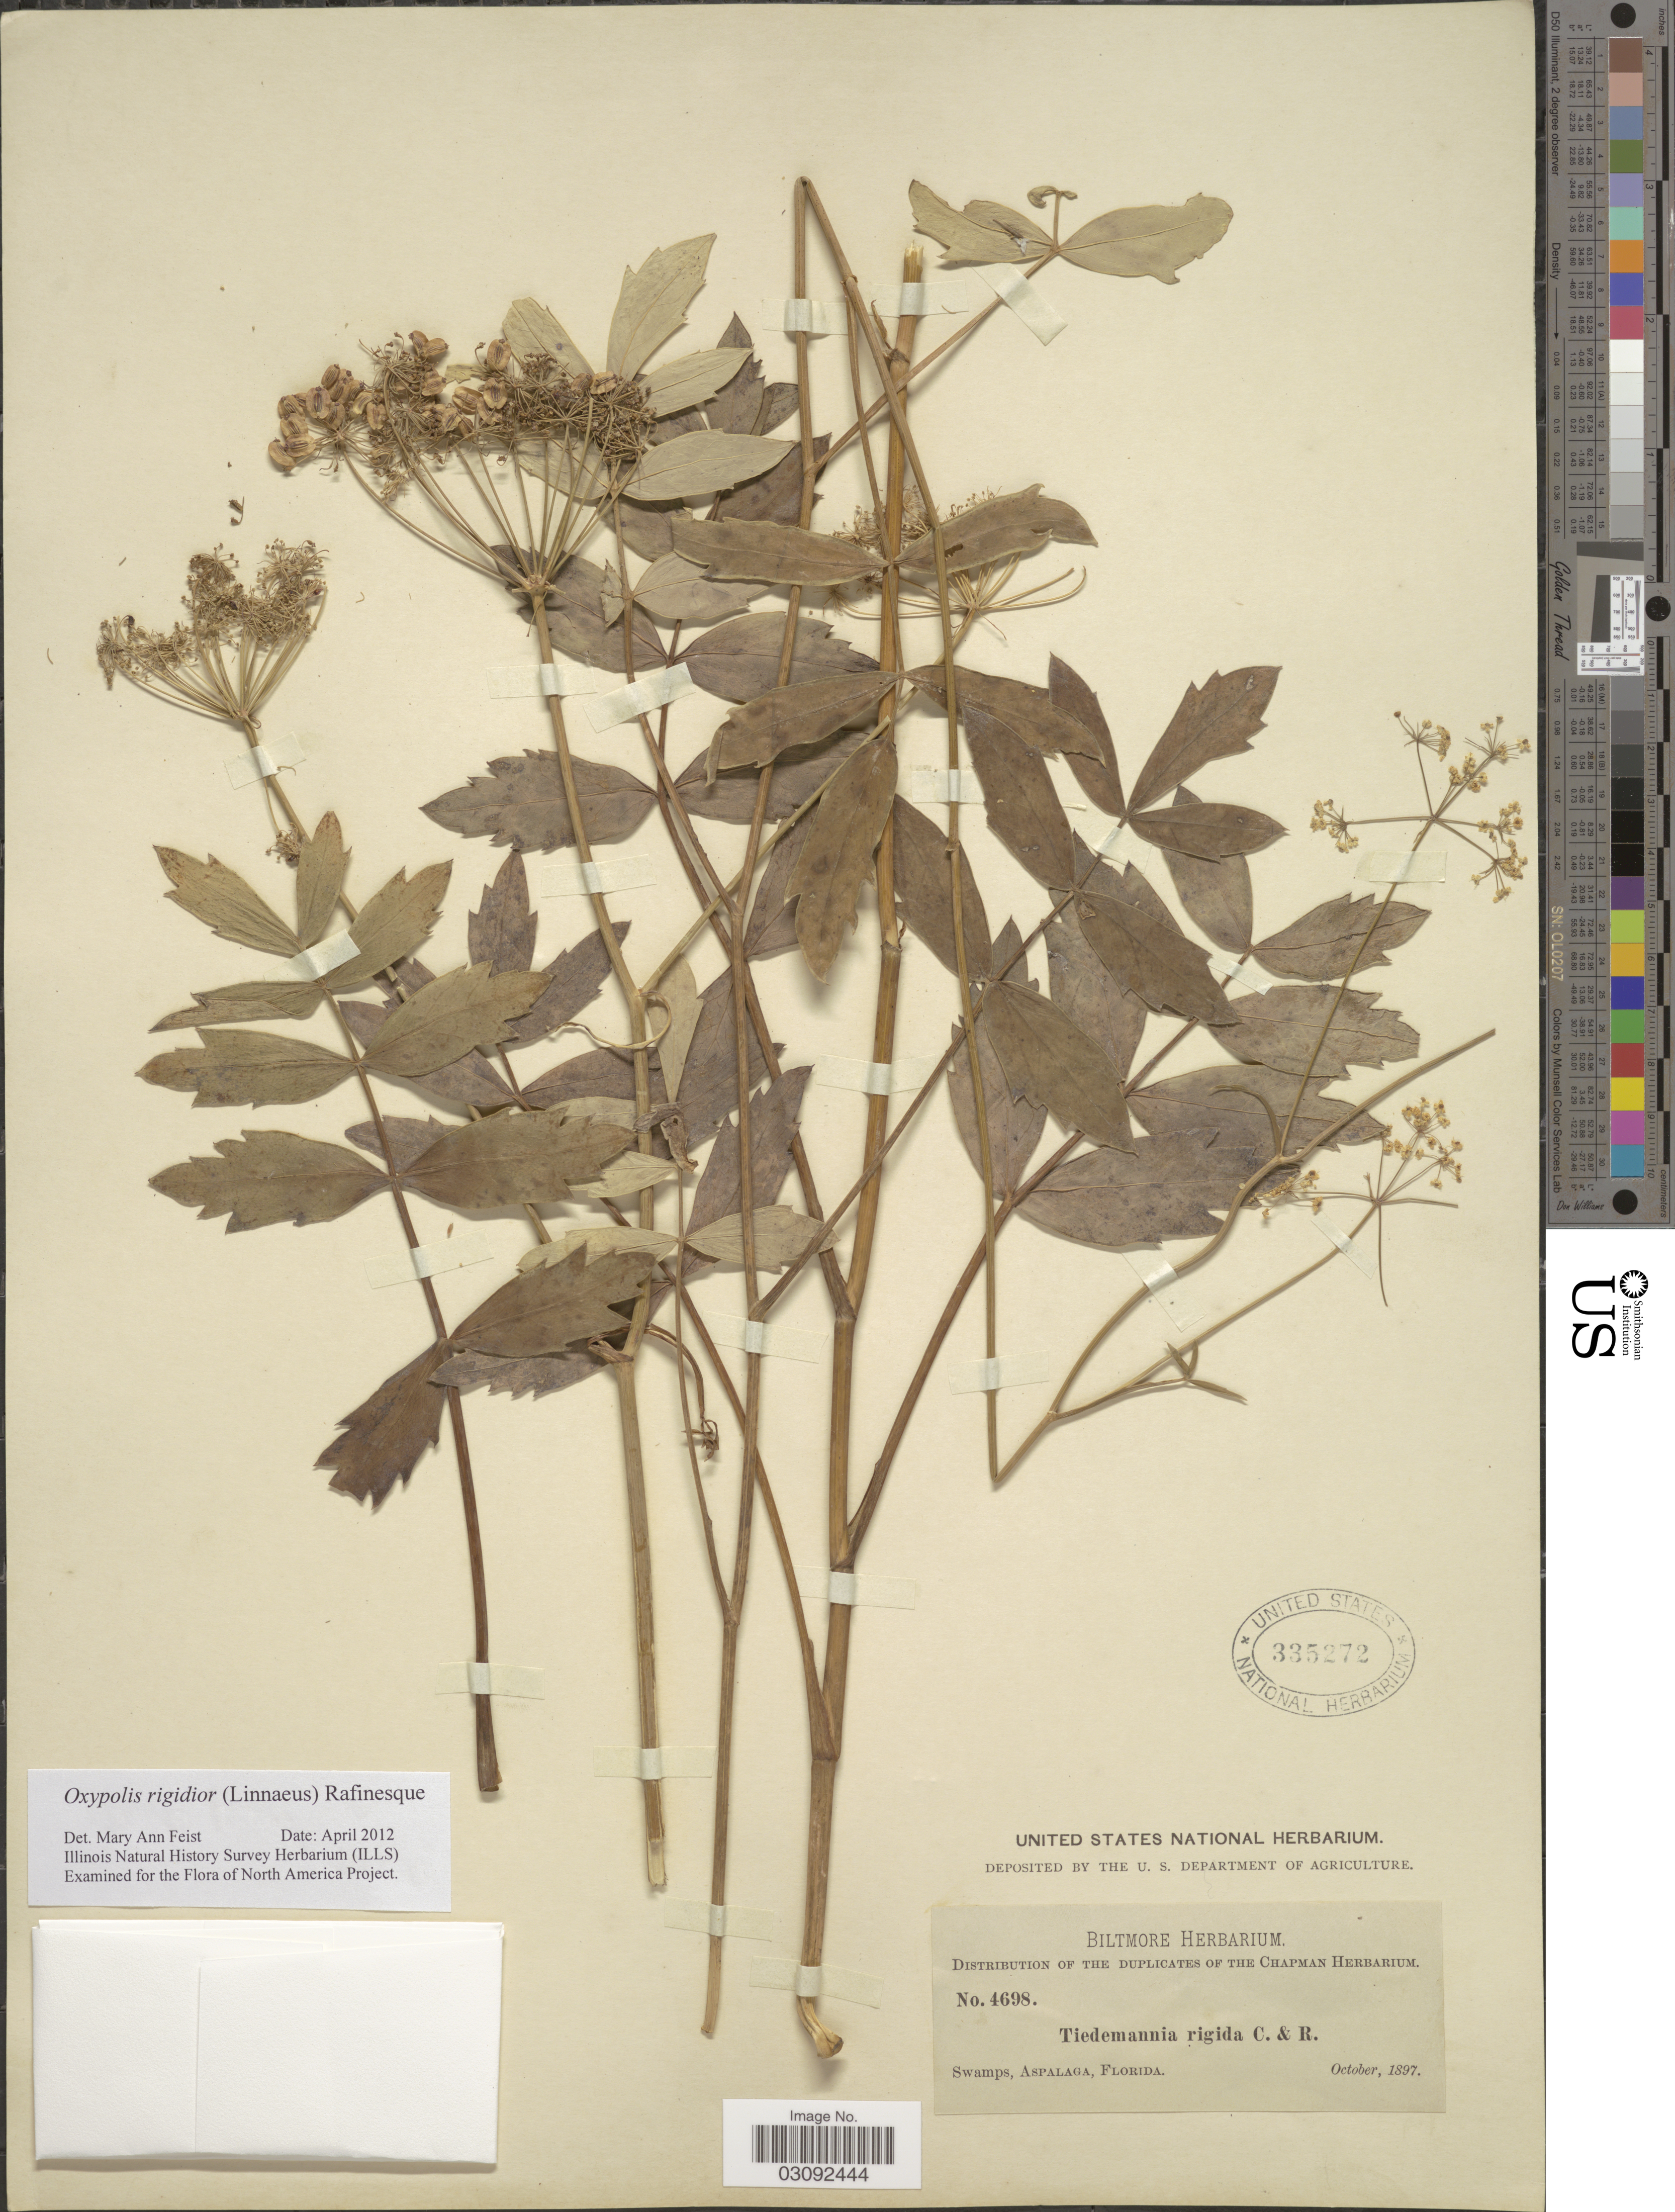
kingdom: Plantae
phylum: Tracheophyta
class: Magnoliopsida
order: Apiales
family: Apiaceae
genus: Oxypolis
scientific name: Oxypolis rigidior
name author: (L.) Raf.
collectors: ex herb. Biltmore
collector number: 4698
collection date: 1897-10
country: United States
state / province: Florida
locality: Aspalaga.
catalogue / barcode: US 335272